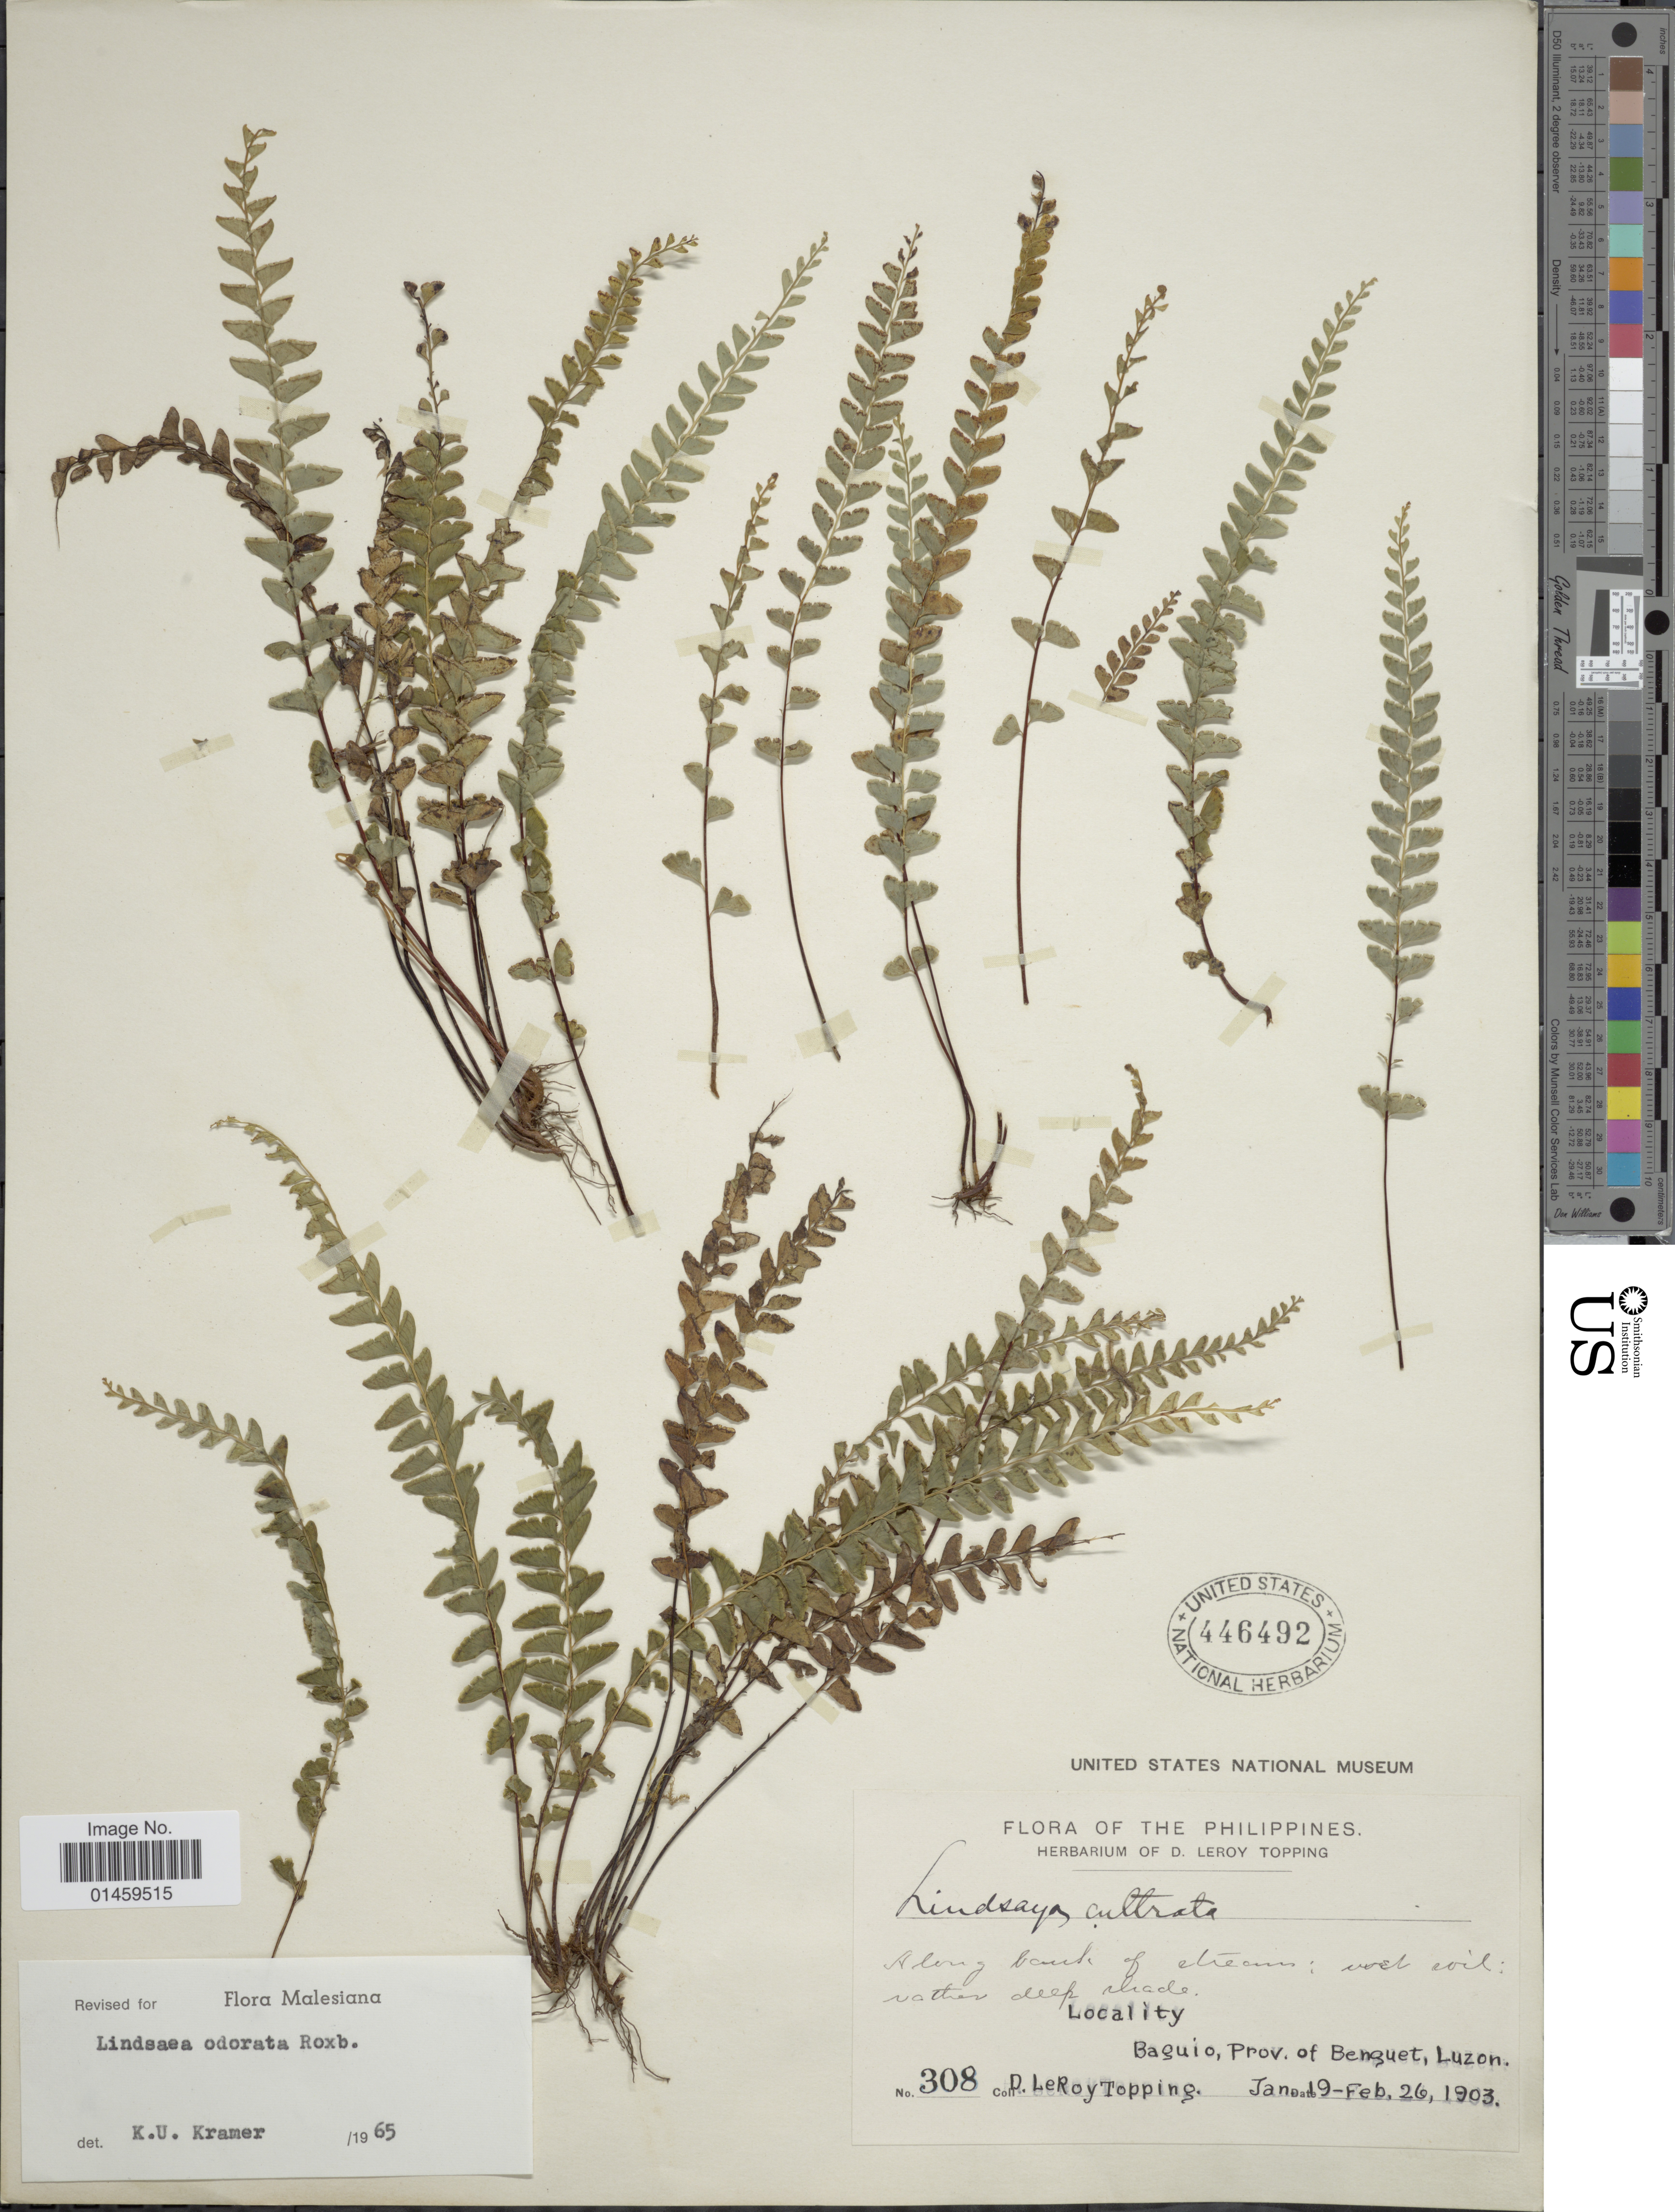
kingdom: Plantae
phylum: Tracheophyta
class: Polypodiopsida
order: Polypodiales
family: Lindsaeaceae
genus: Lindsaea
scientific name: Lindsaea odorata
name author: Roxb.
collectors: D. L. Topping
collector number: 308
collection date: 1903-01-19/1903-02-26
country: Philippines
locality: Along bank of stream. Baguio, Prov. of Benguet, Luzon.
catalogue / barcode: US 446492